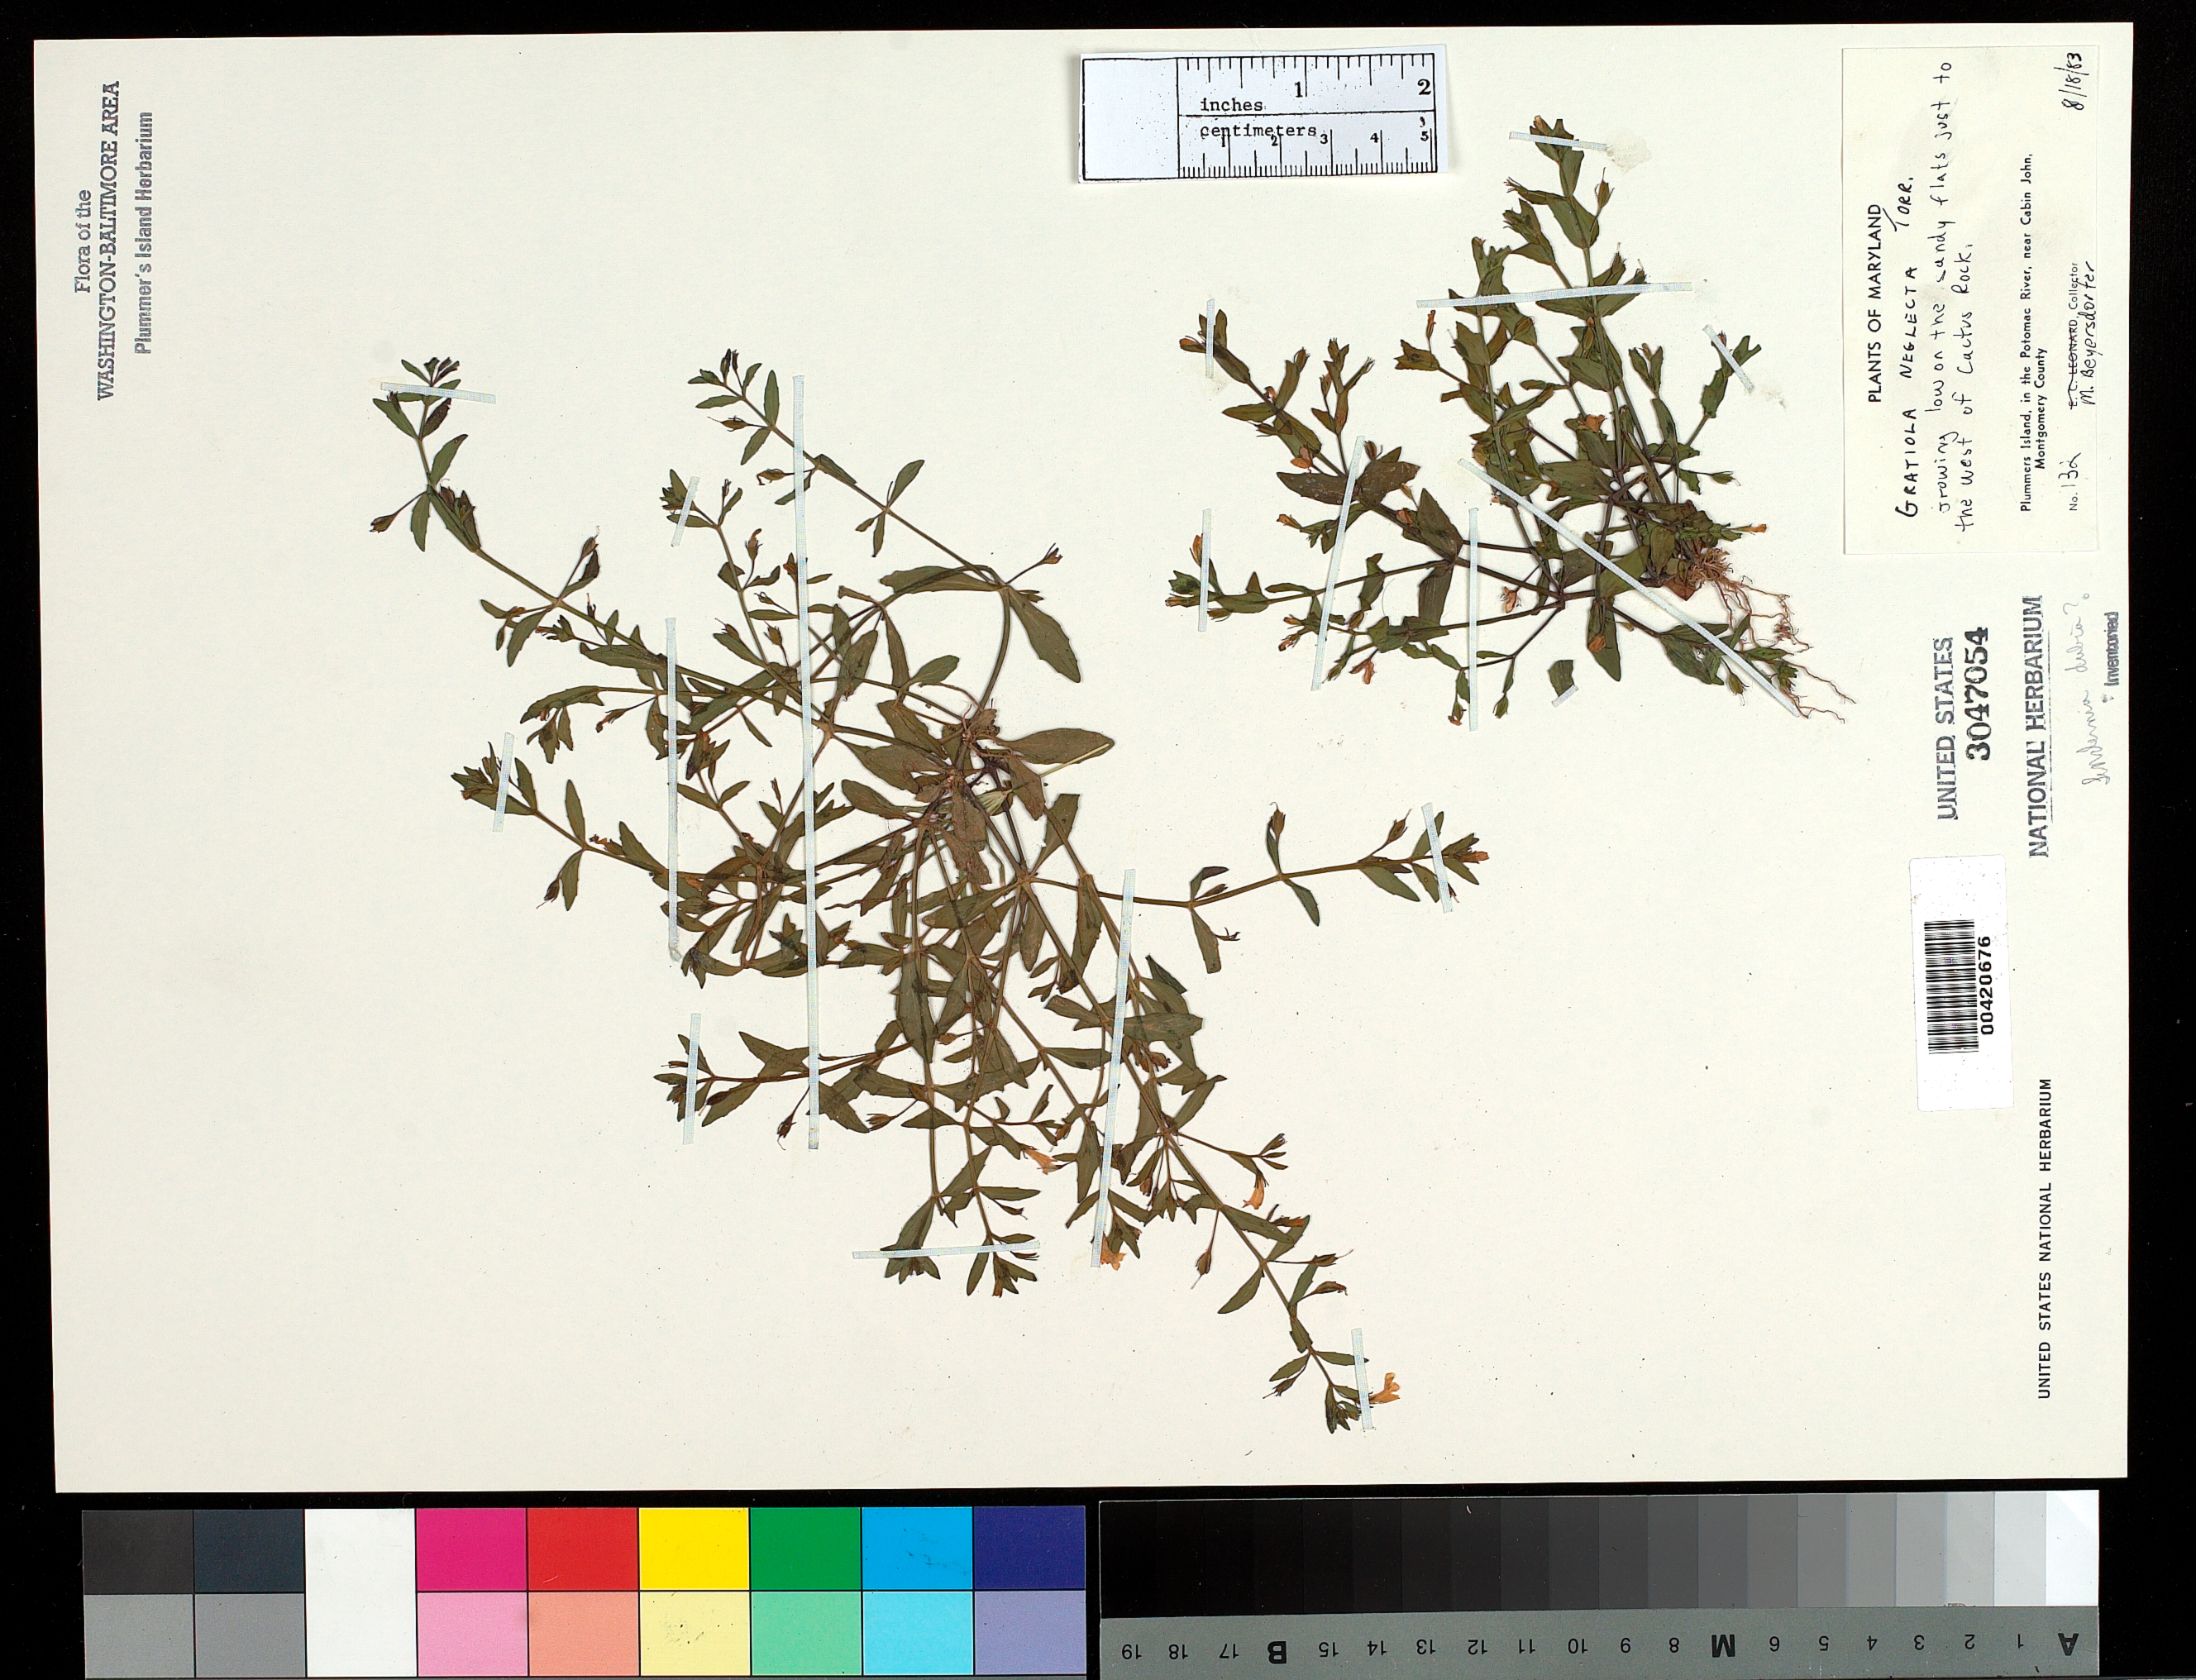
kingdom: Plantae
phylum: Tracheophyta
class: Magnoliopsida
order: Lamiales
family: Plantaginaceae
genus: Gratiola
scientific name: Gratiola neglecta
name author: Torr.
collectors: M. Beyersdorfer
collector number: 132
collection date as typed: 18 Aug 1983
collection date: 1983-08-18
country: United States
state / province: Maryland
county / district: Montgomery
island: Plummers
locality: Plummer's Island; just to the west of Cactus Rock C. & O. Canal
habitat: Sandy flats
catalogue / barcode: US 3047054